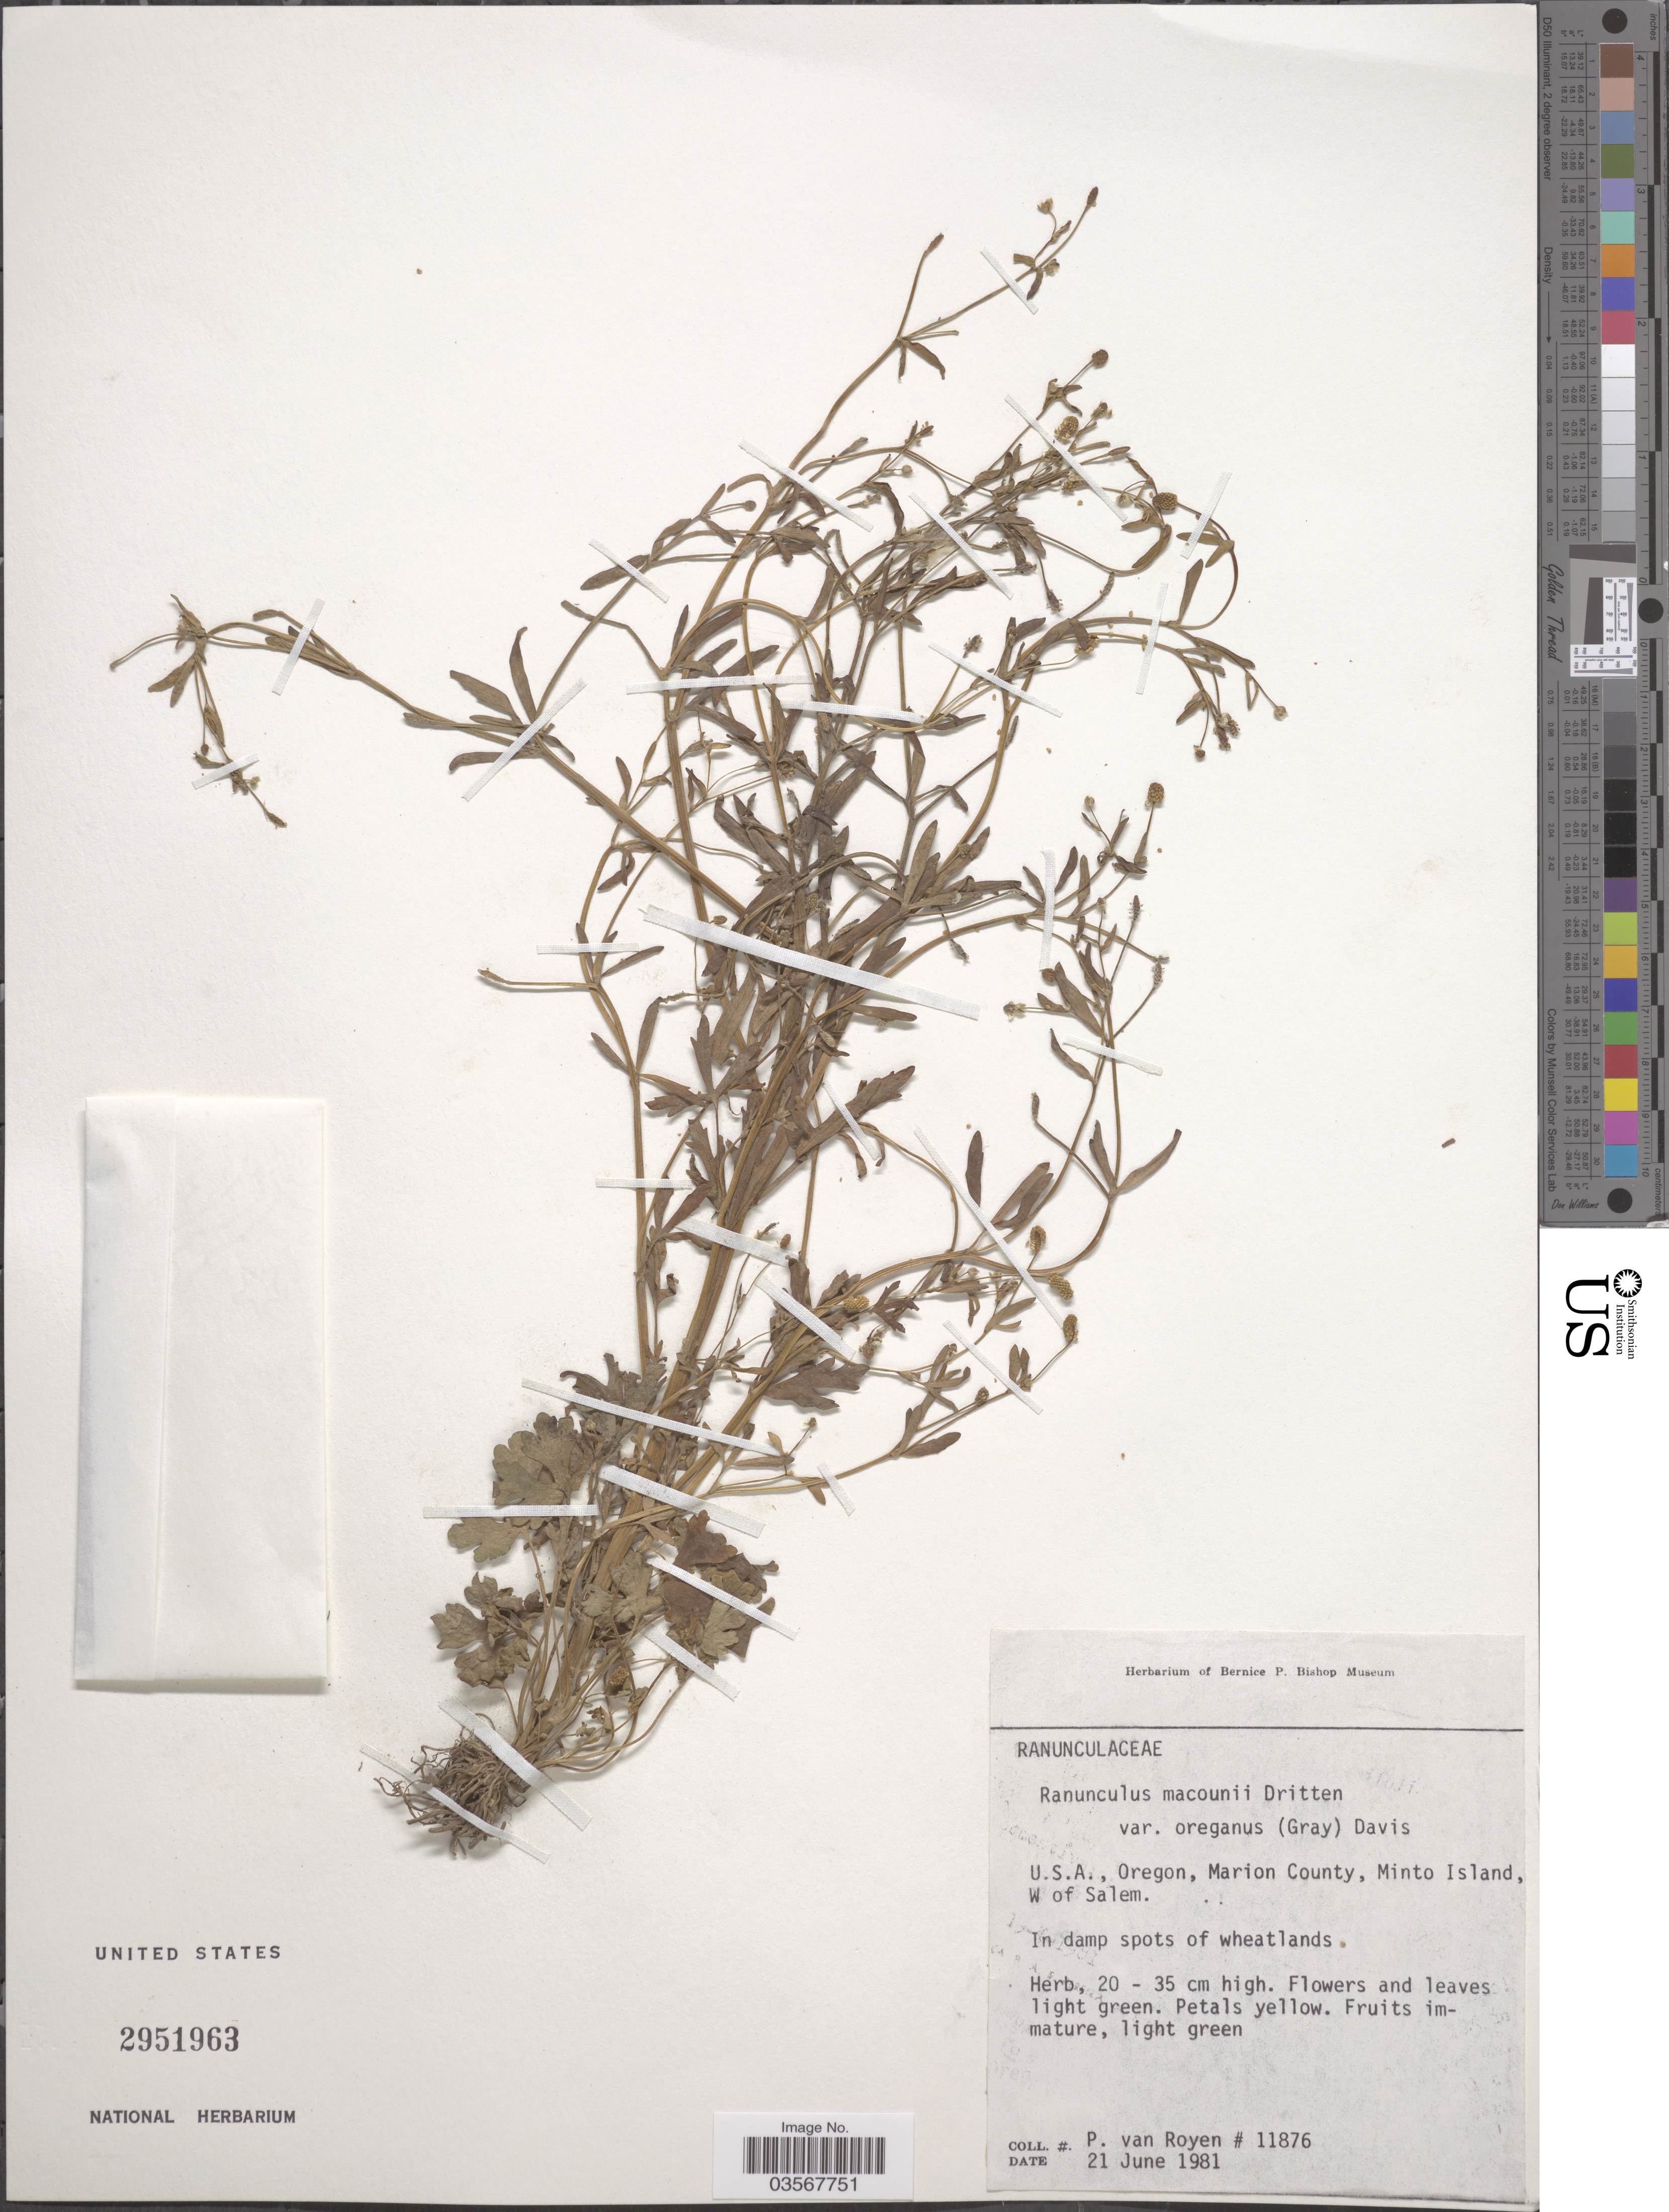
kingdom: Plantae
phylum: Tracheophyta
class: Magnoliopsida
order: Ranunculales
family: Ranunculaceae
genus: Ranunculus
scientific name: Ranunculus macounii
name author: Britton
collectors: P. van Royen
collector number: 11876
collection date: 1981-06-21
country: United States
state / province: Oregon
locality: Marion County, Minto Island, W of Salem.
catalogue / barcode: US 2951963